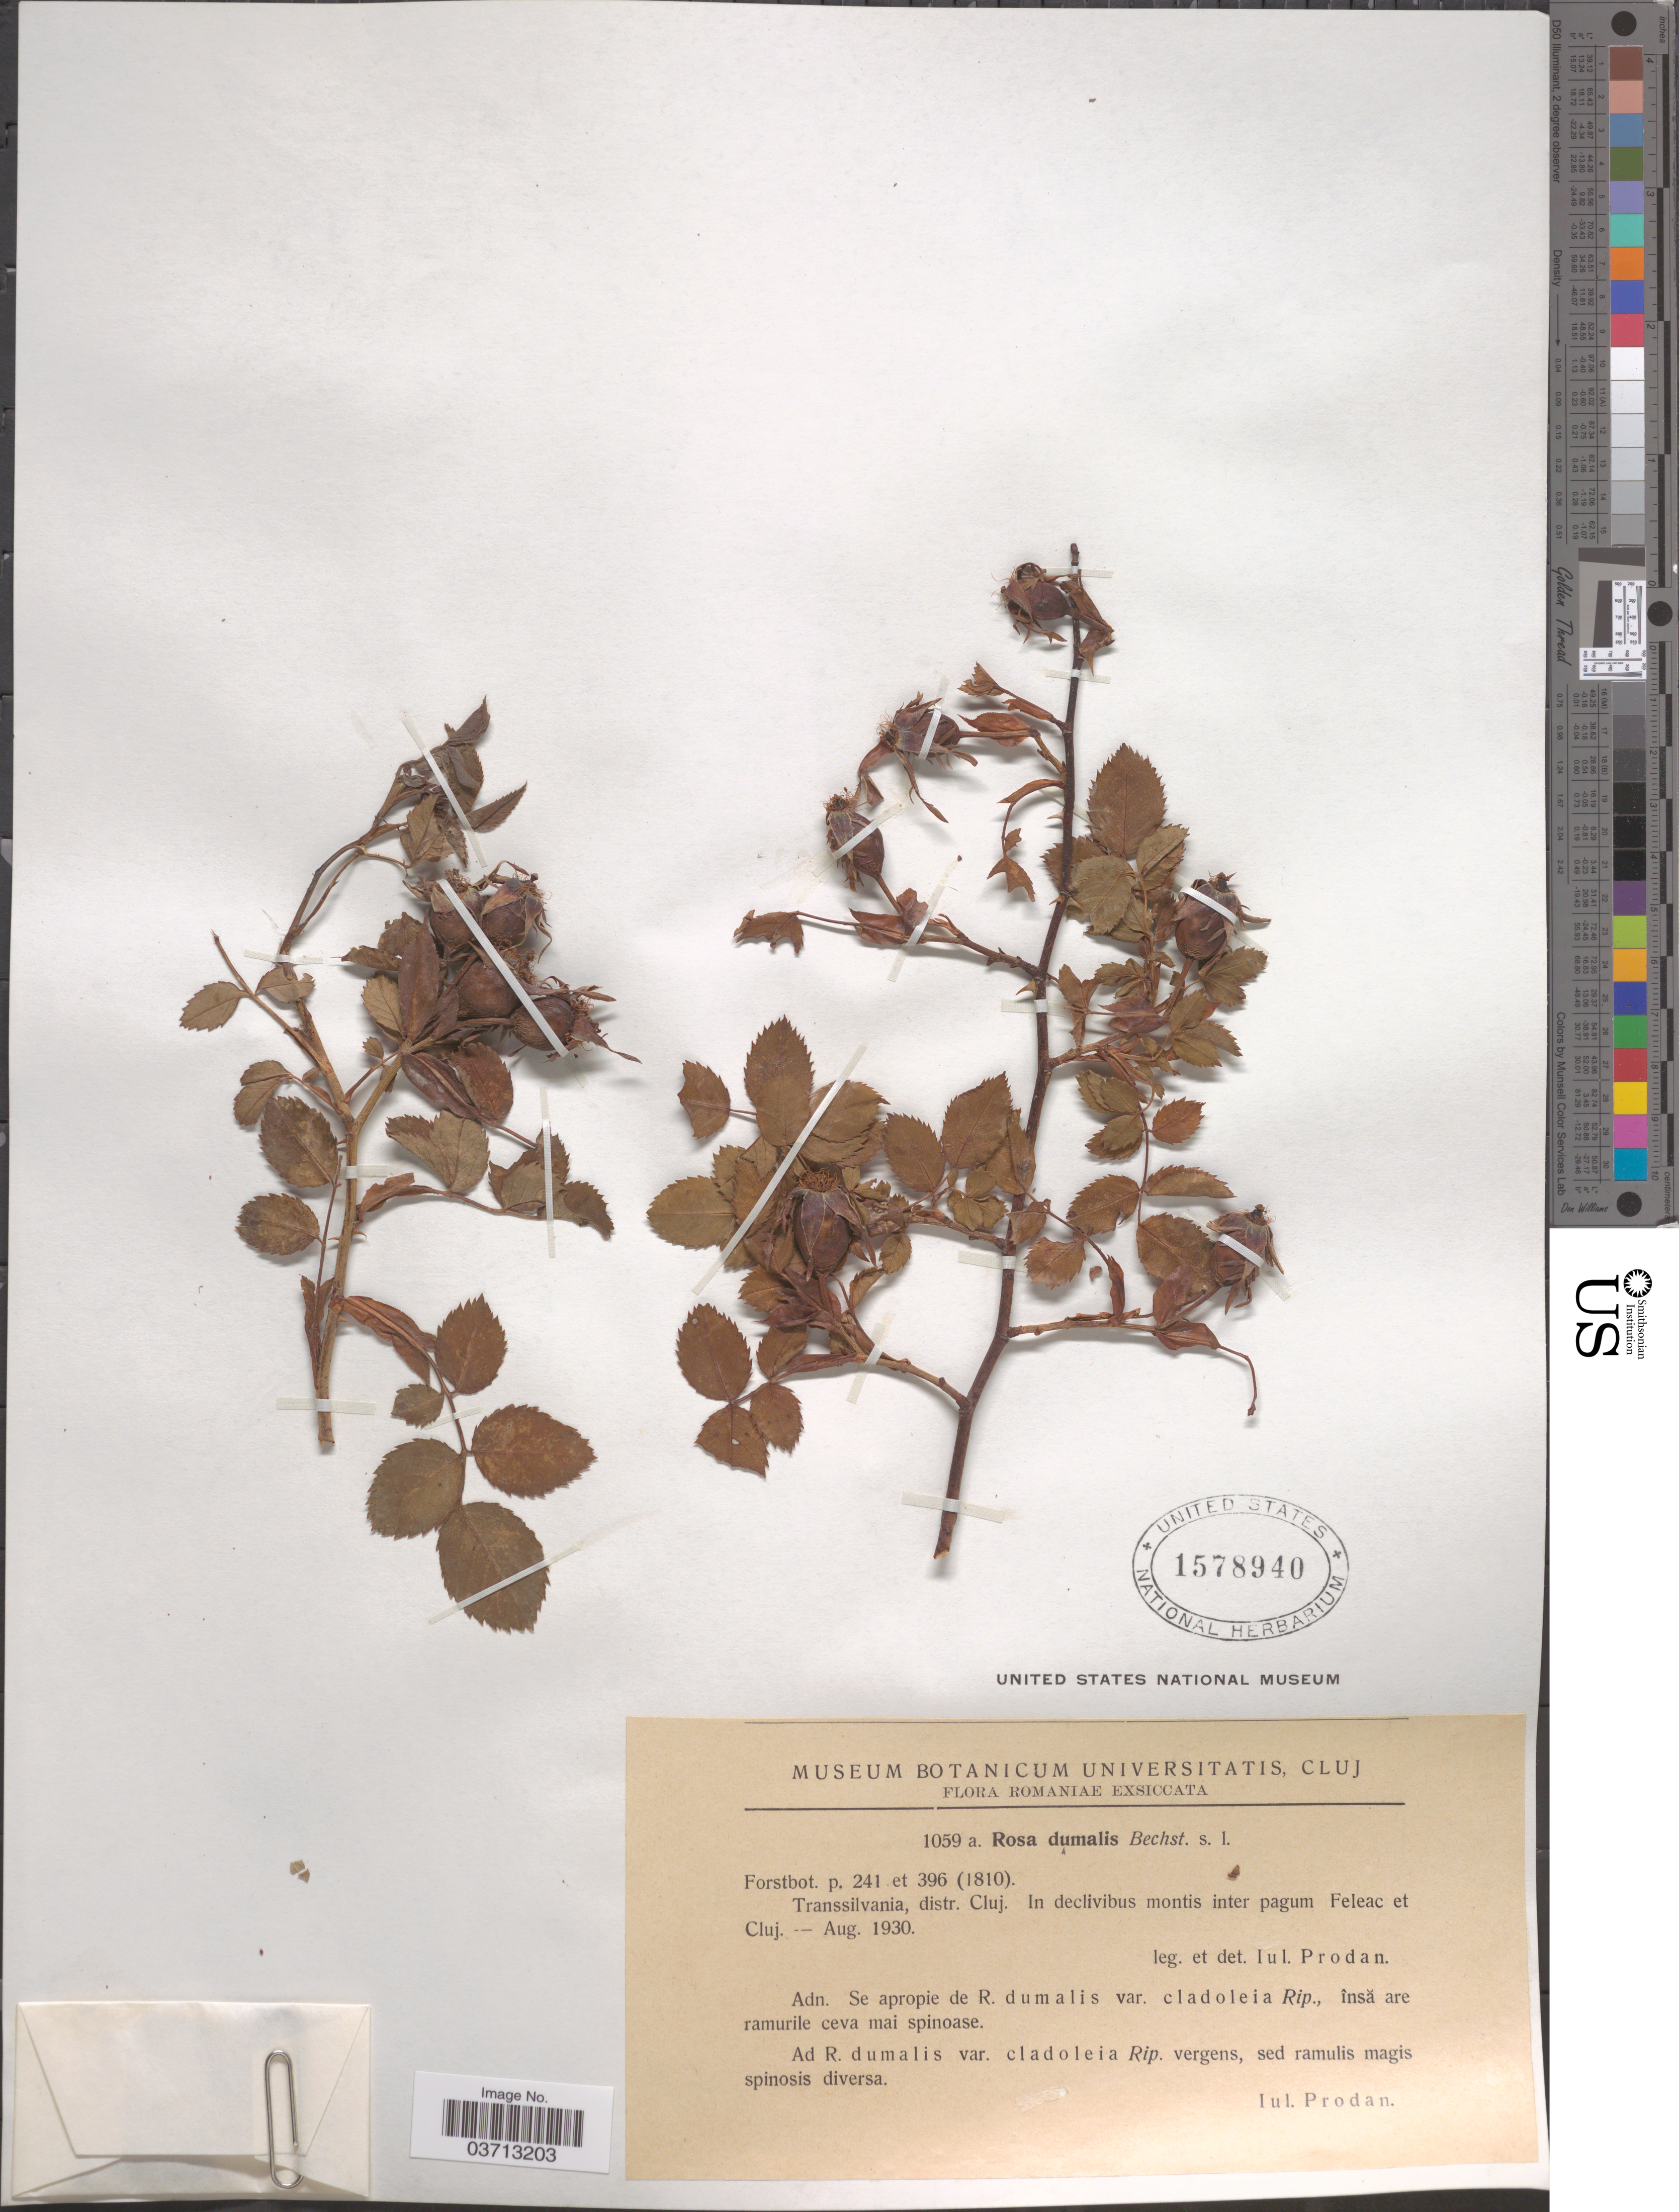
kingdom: Plantae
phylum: Tracheophyta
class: Magnoliopsida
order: Rosales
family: Rosaceae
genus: Rosa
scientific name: Rosa dumalis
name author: Bechst.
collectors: J. Prodan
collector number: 1059 a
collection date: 1930-08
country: Romania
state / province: Cluj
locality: Transsilvania, distr. Cluj. In declivibus montis inter pagum Feleac et Cluj.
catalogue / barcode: US 1578940